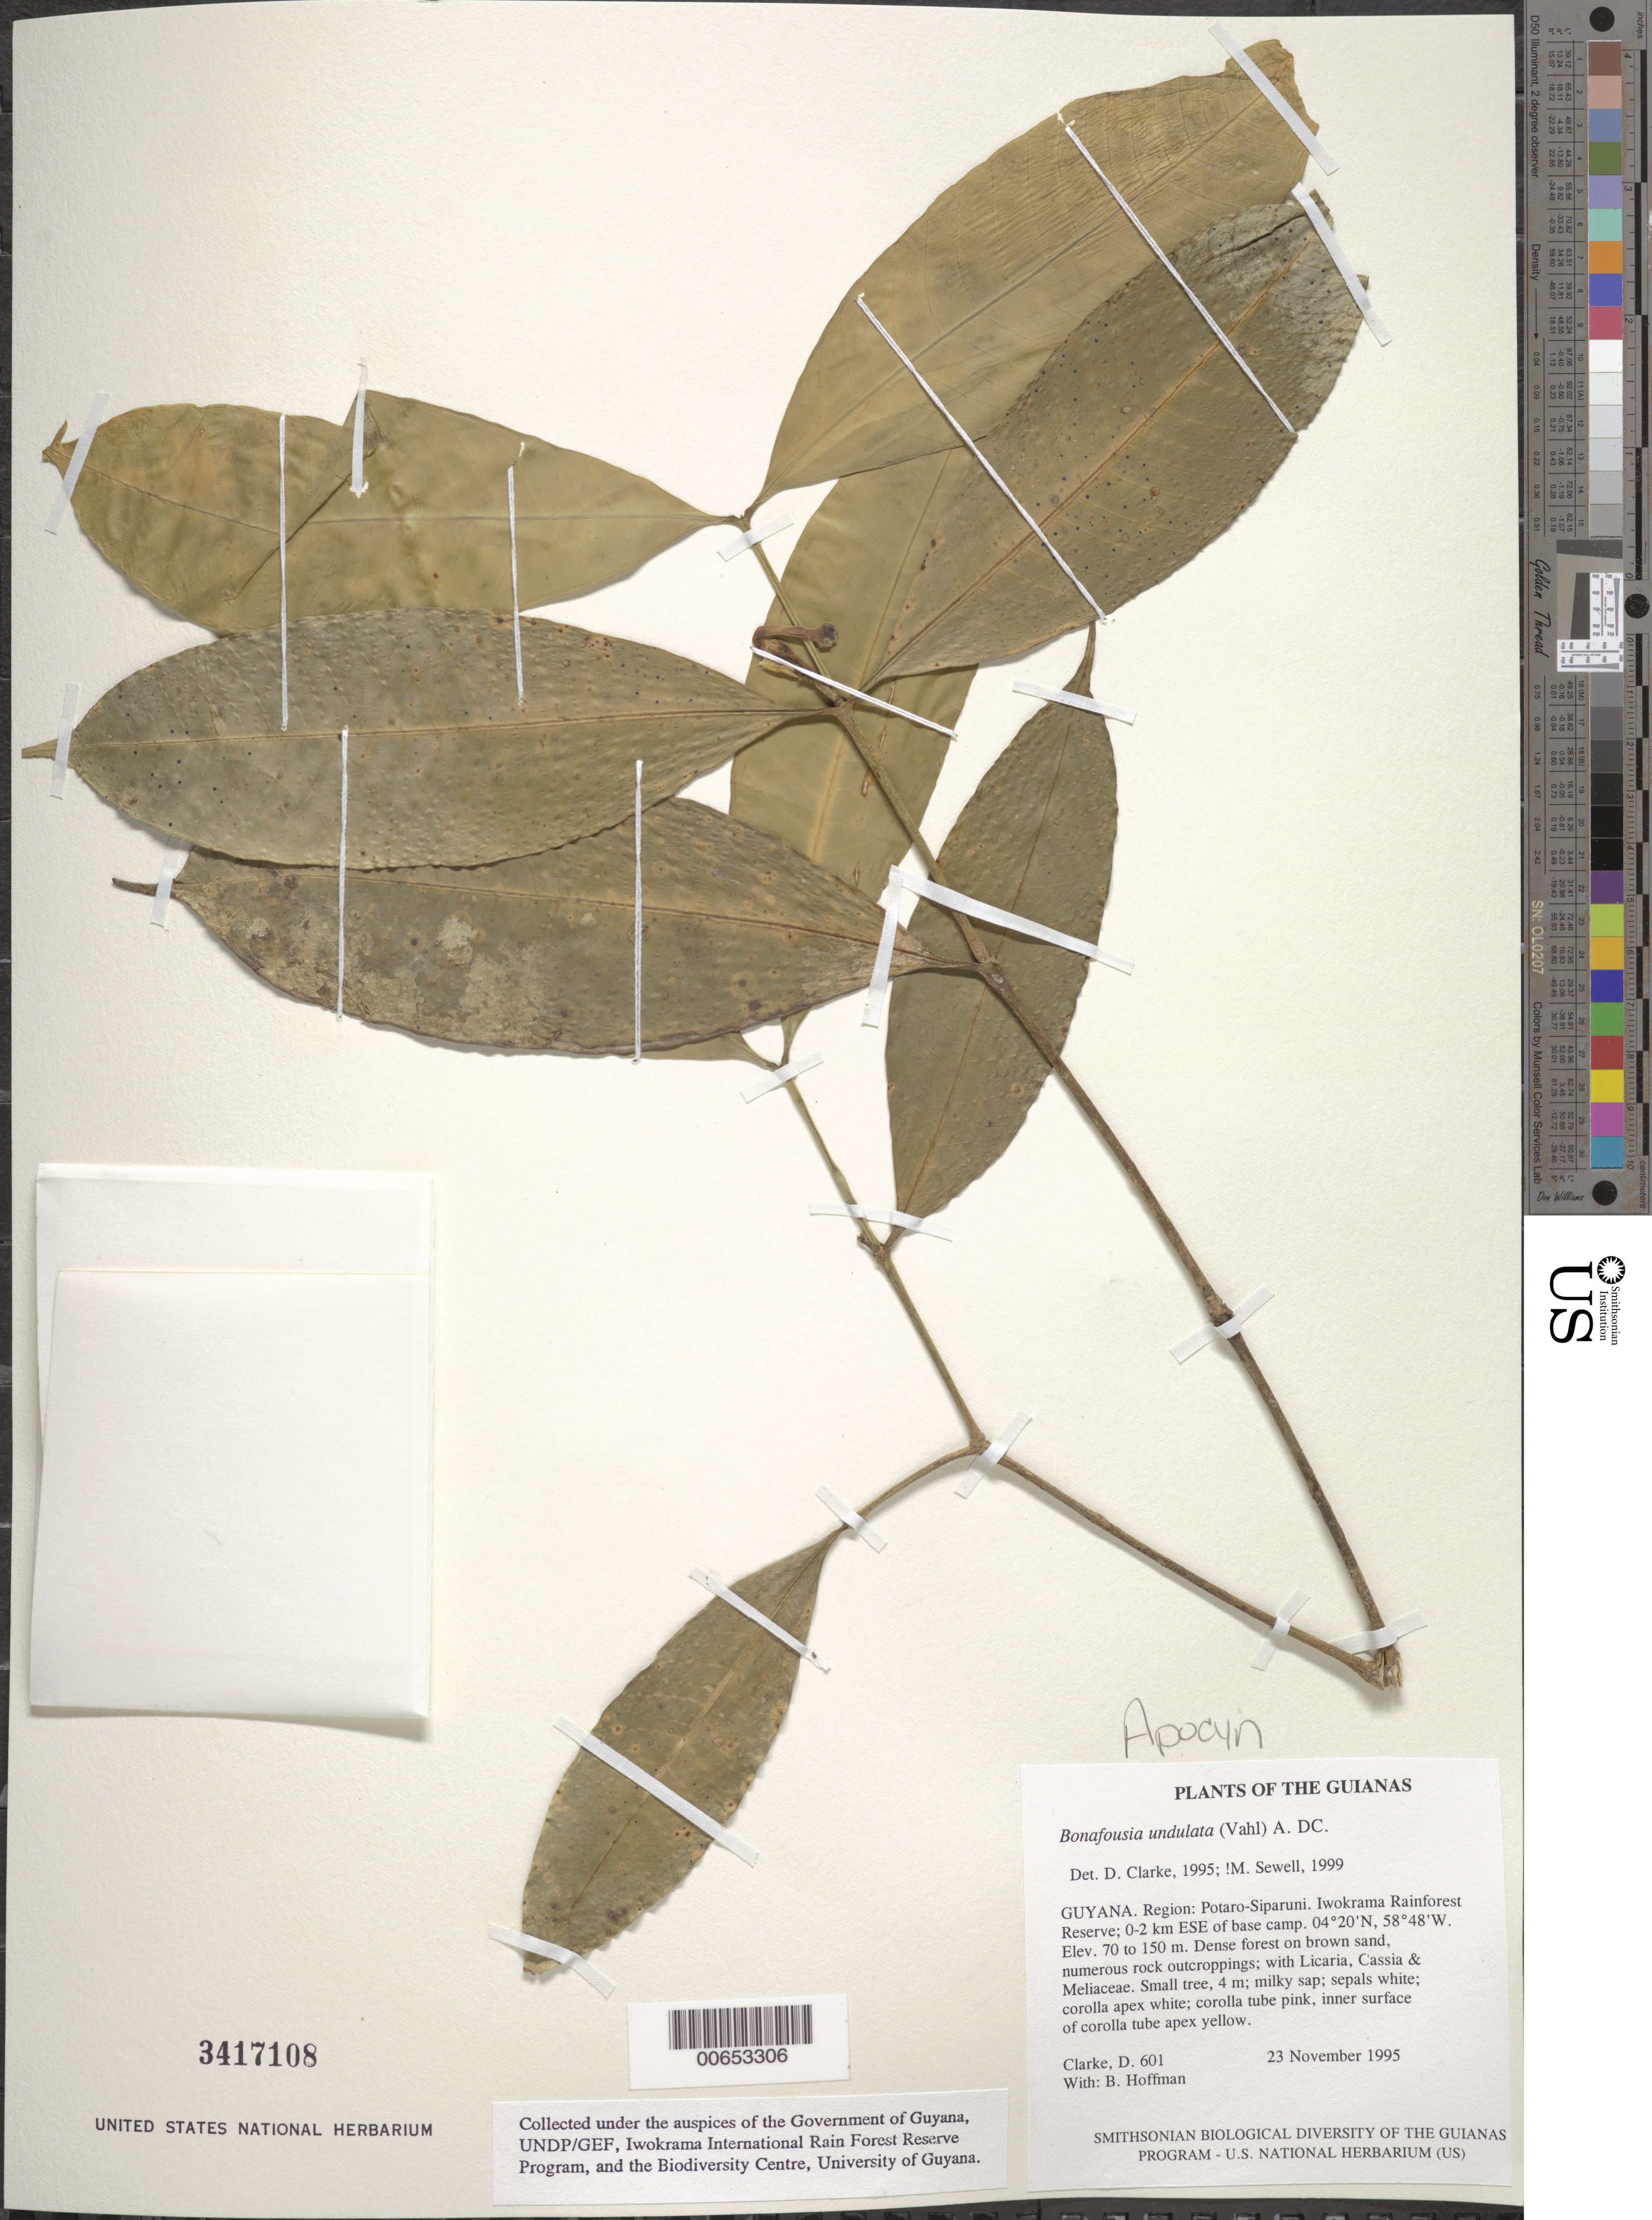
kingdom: Plantae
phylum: Tracheophyta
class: Magnoliopsida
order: Gentianales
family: Apocynaceae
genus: Bonafousia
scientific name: Bonafousia undulata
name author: (Vahl) A. DC.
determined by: Sewell, M.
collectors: H. D. Clarke & B. Hoffman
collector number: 601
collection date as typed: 23 November 1995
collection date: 1995-11-23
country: Guyana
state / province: Potaro-Siparuni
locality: Iwokrama Rainforest Reserve; 0-2 km ESE of base camp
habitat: Dense forest on brown sand, numerous rock outcroppings; with Licaria, Cassia & Meliaceae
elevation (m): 70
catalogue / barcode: US 3417108